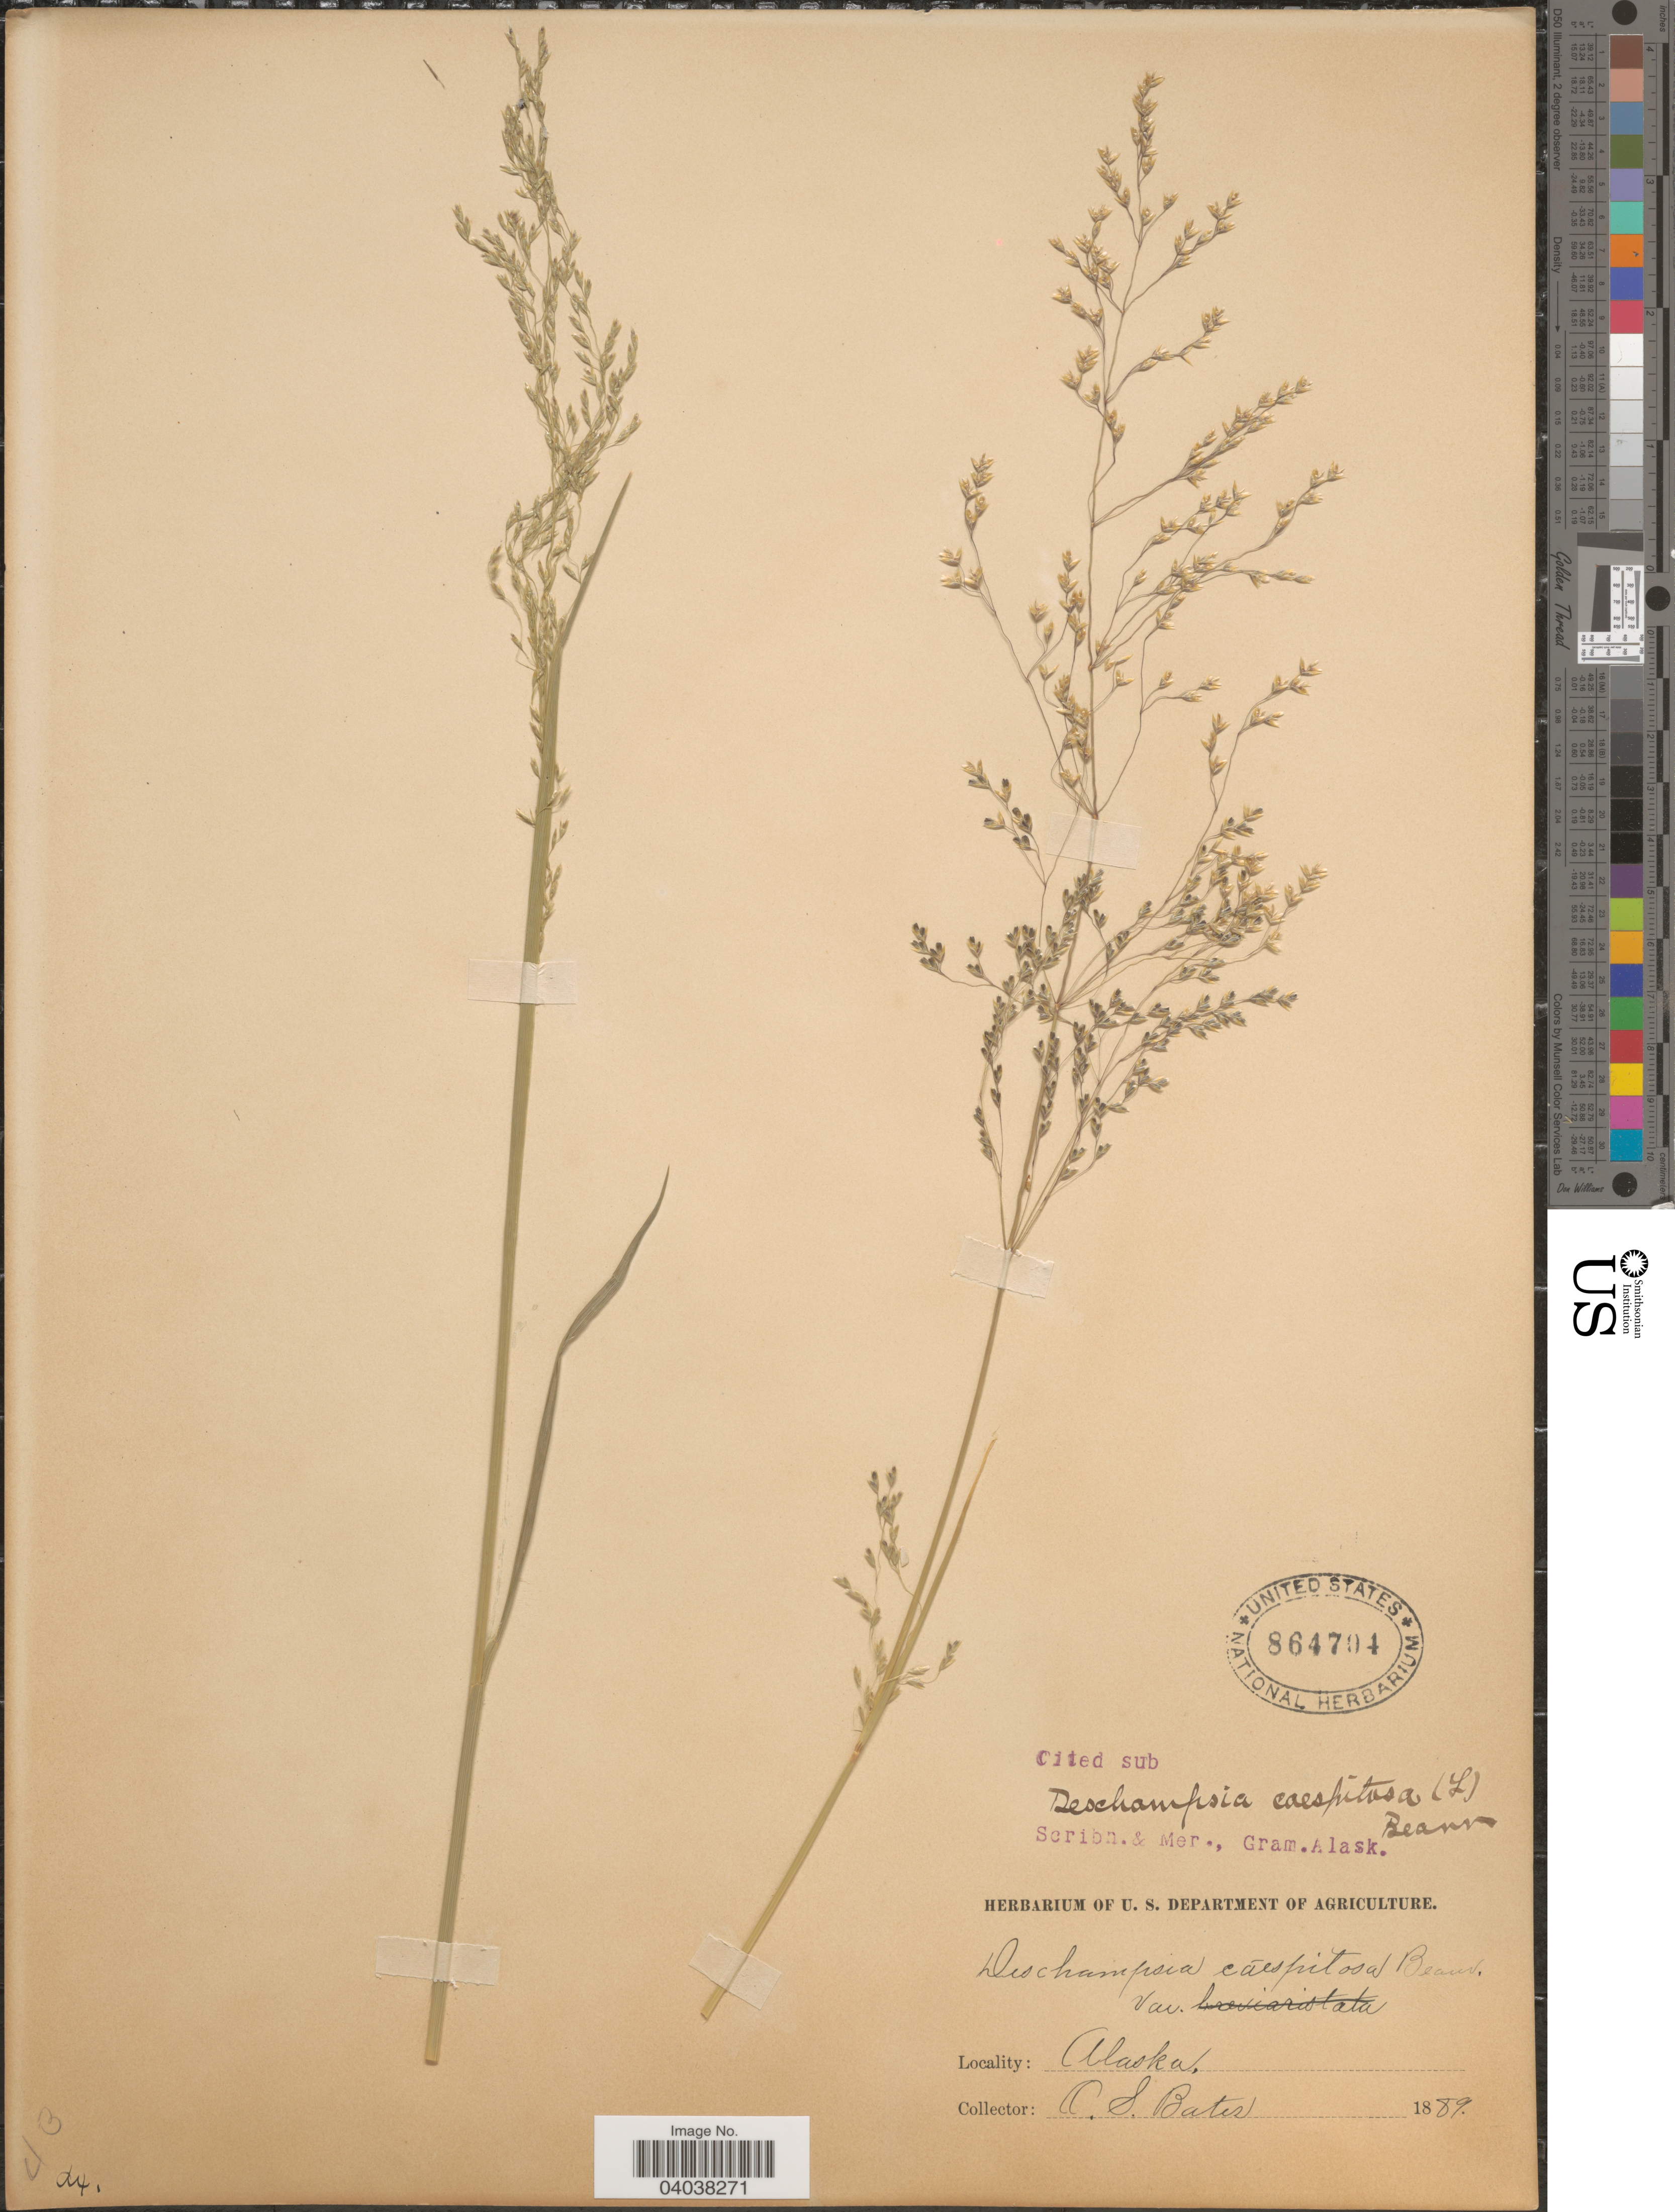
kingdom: Plantae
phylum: Tracheophyta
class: Liliopsida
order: Poales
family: Poaceae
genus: Deschampsia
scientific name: Deschampsia cespitosa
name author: (L.) P. Beauv.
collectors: C. Bates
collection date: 1889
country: United States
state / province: Alaska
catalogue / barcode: US 864704